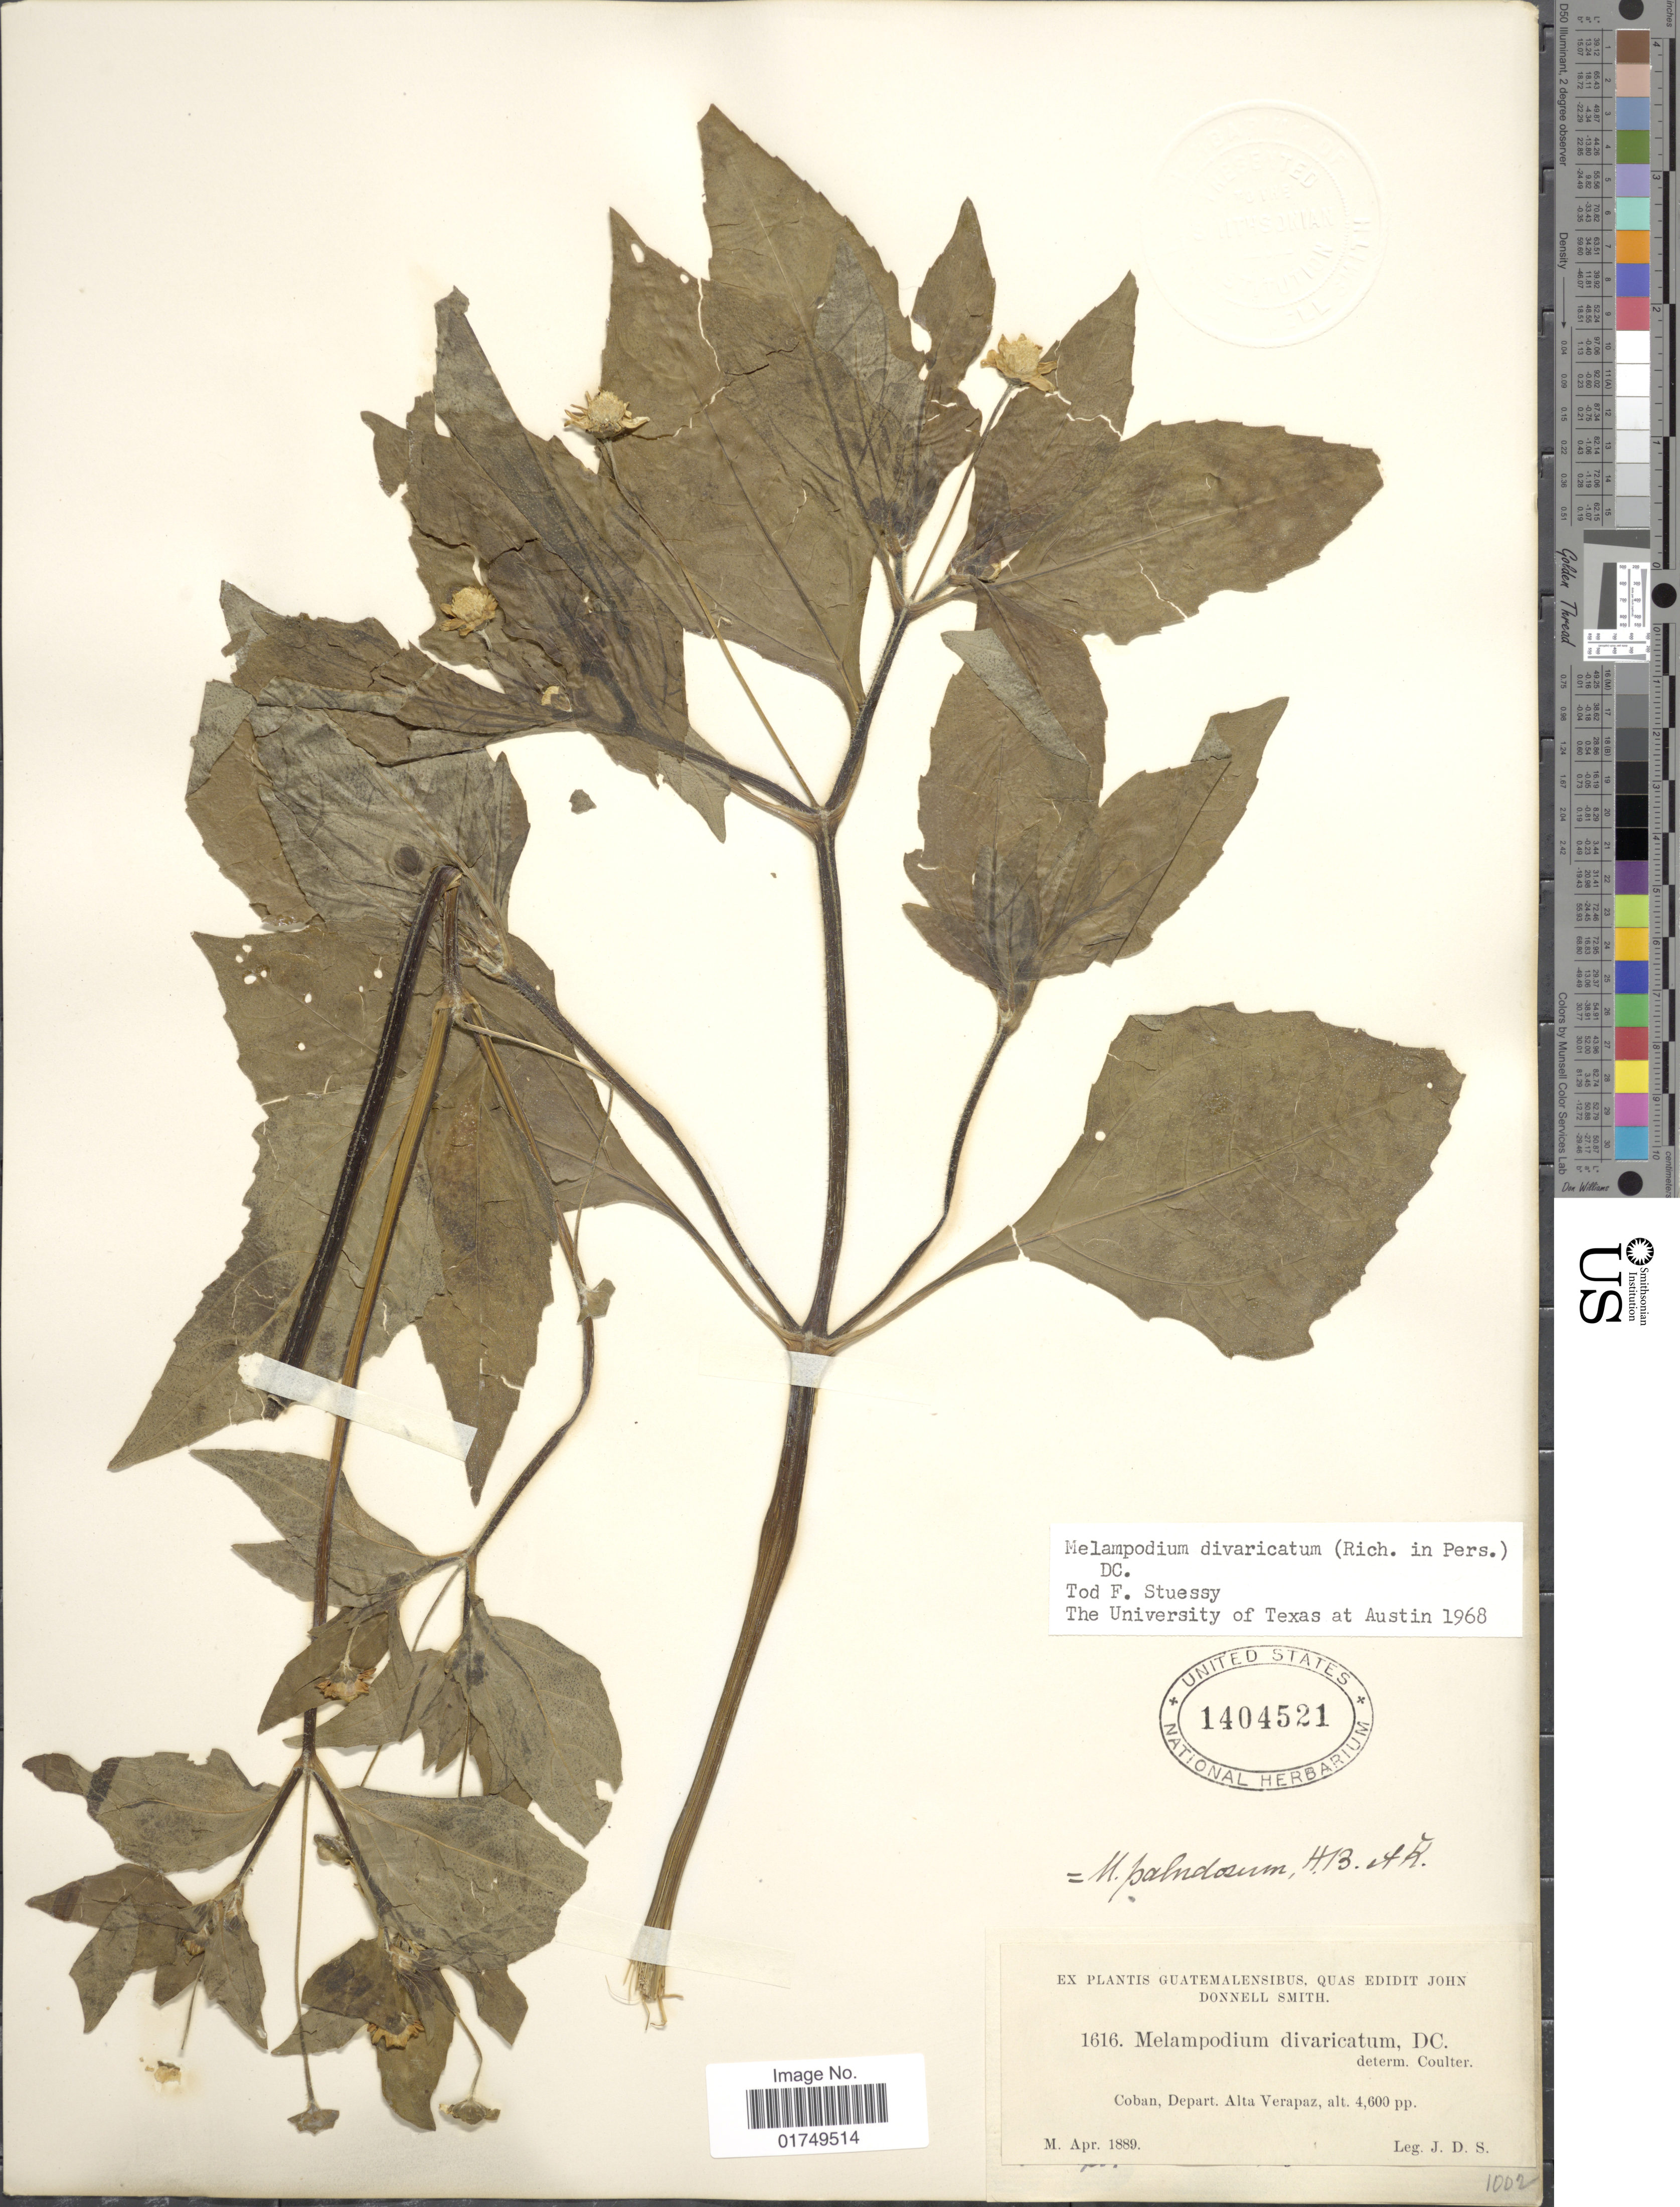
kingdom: Plantae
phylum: Tracheophyta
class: Magnoliopsida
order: Asterales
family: Asteraceae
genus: Melampodium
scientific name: Melampodium divaricatum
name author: (Rich.) DC.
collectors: J. Donnell Smith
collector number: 1616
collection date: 1889-04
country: Guatemala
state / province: Alta Verapaz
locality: Coban, Depart. Alta Verapaz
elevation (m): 1402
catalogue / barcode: US 1404521